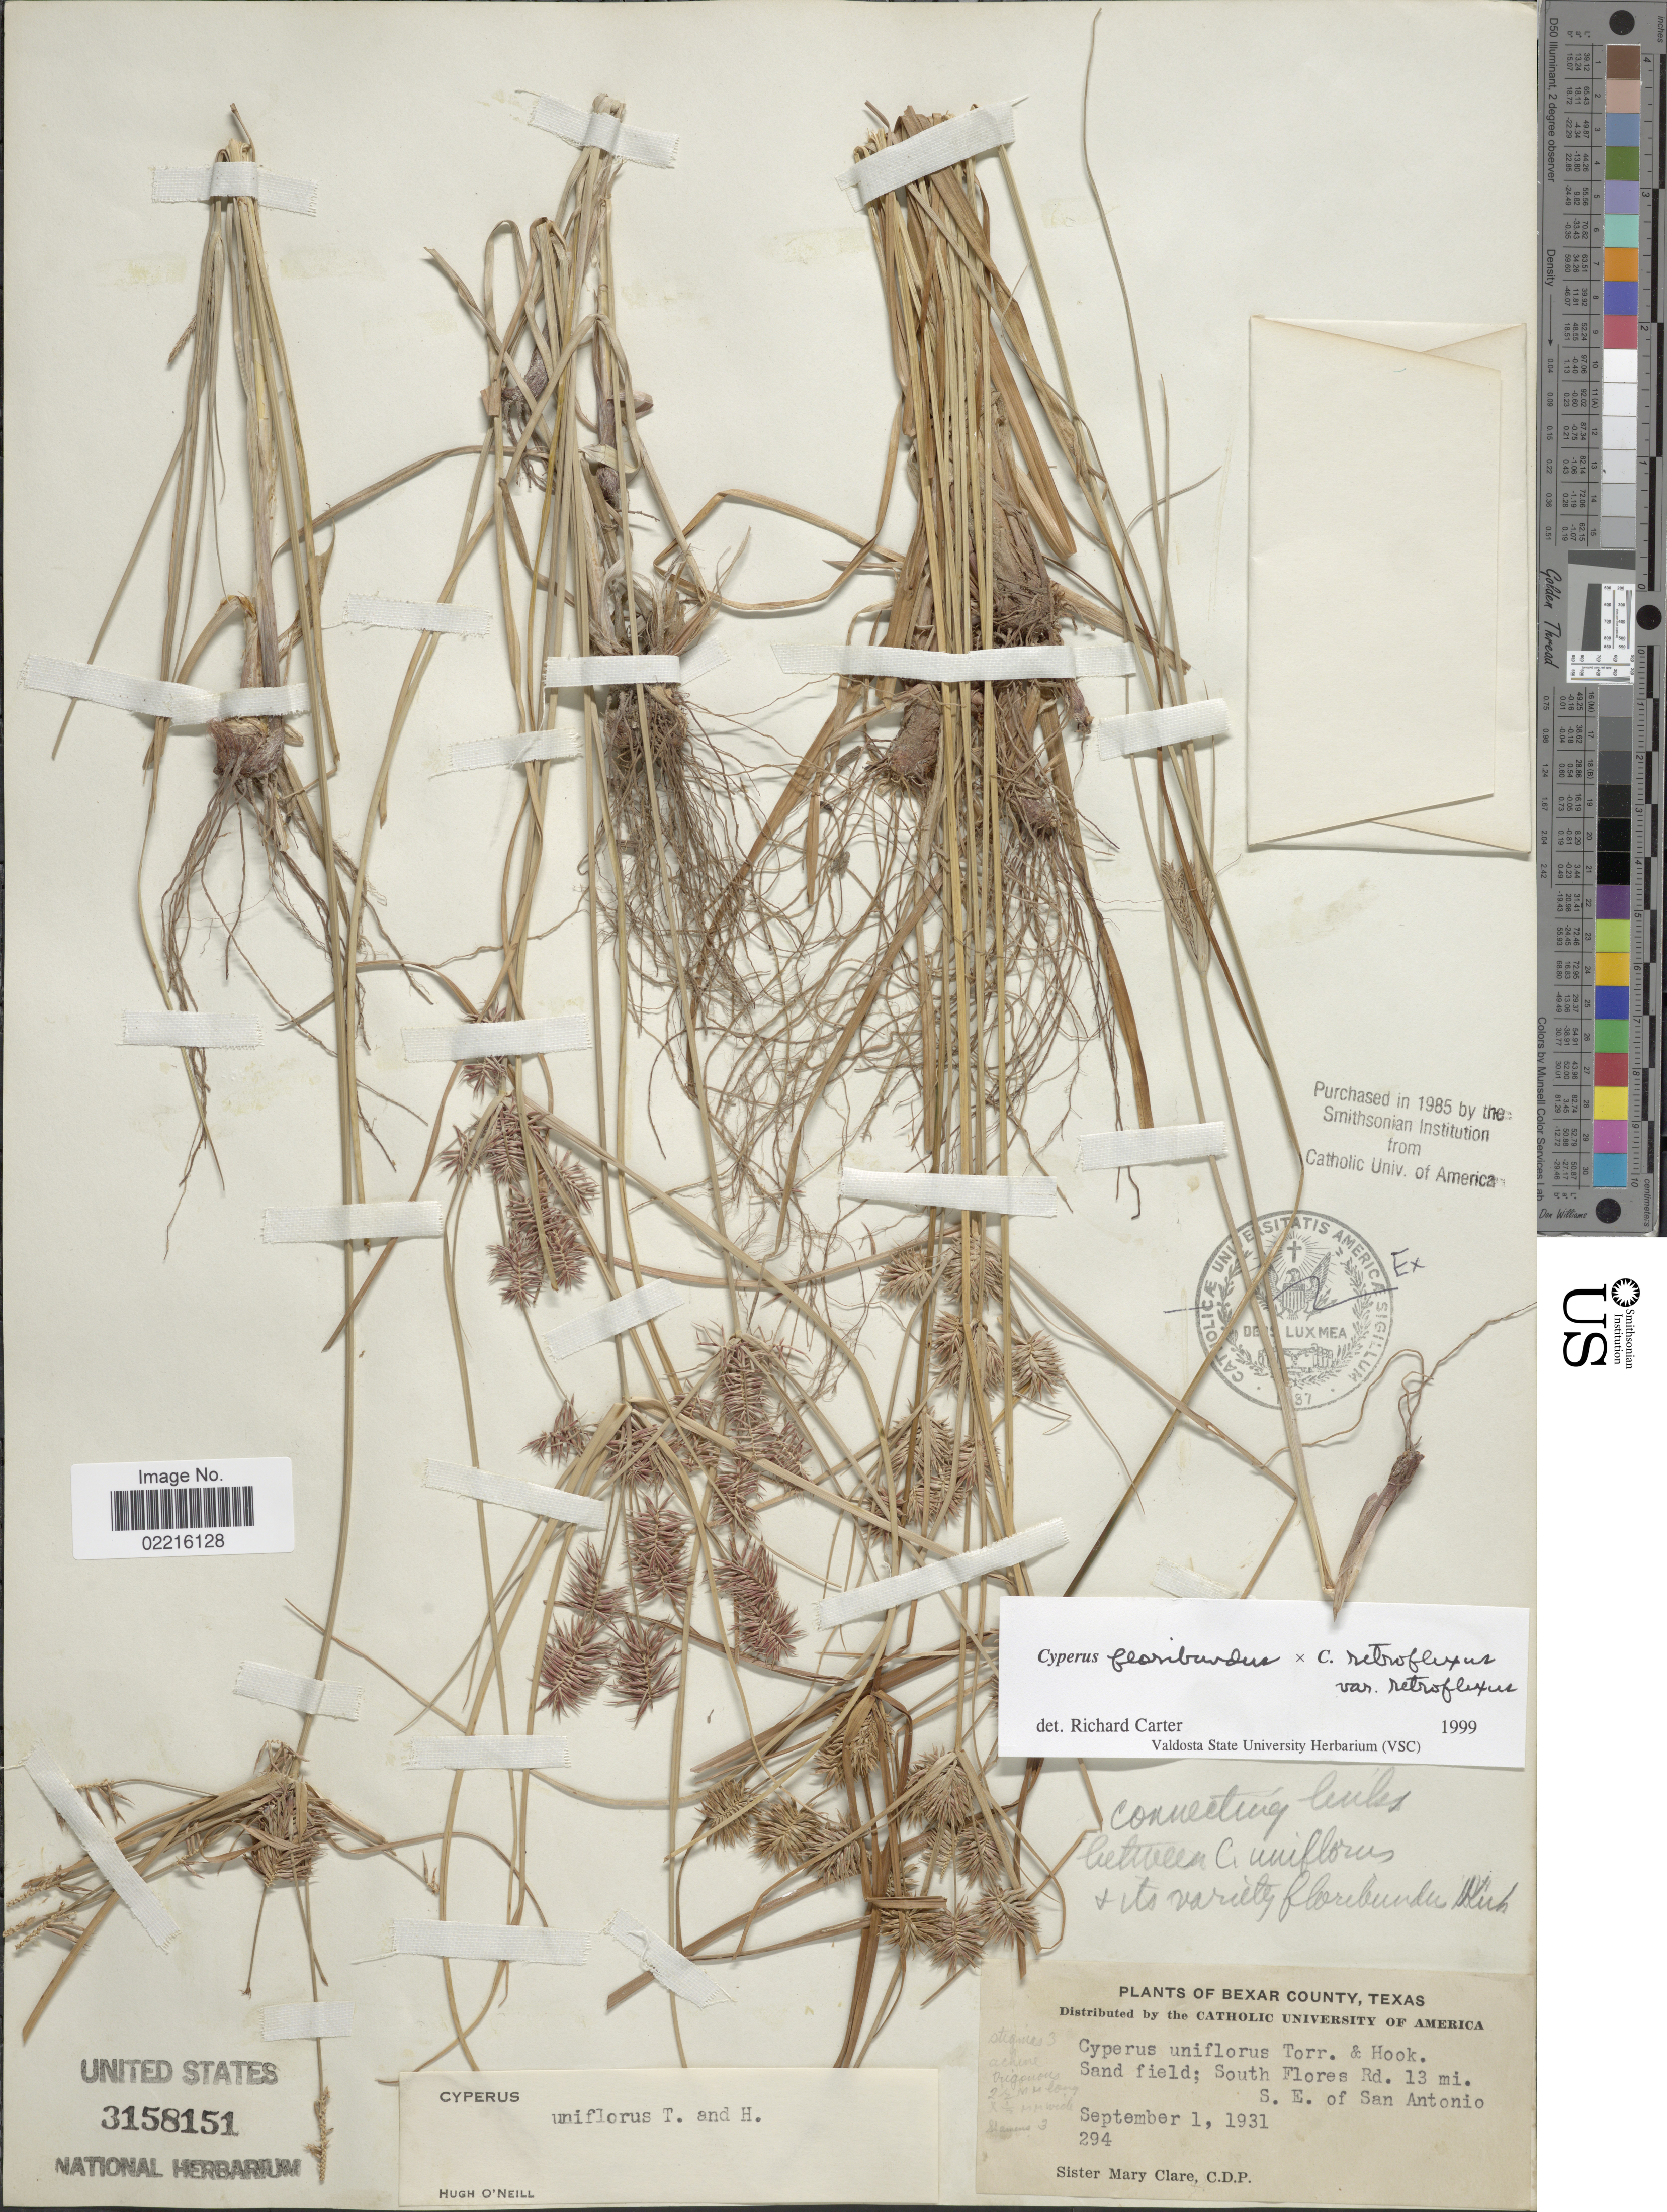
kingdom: Plantae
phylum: Tracheophyta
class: Liliopsida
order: Poales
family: Cyperaceae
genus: Cyperus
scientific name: Cyperus floribundus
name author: (Kük.) R. Carter & S.D. Jones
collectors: M. Clare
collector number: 294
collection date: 1931-09-01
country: United States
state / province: Texas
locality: Bexar County, Sandy field; South Flores Rd. 13 mi S.E. of San Antonio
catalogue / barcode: US 3158151